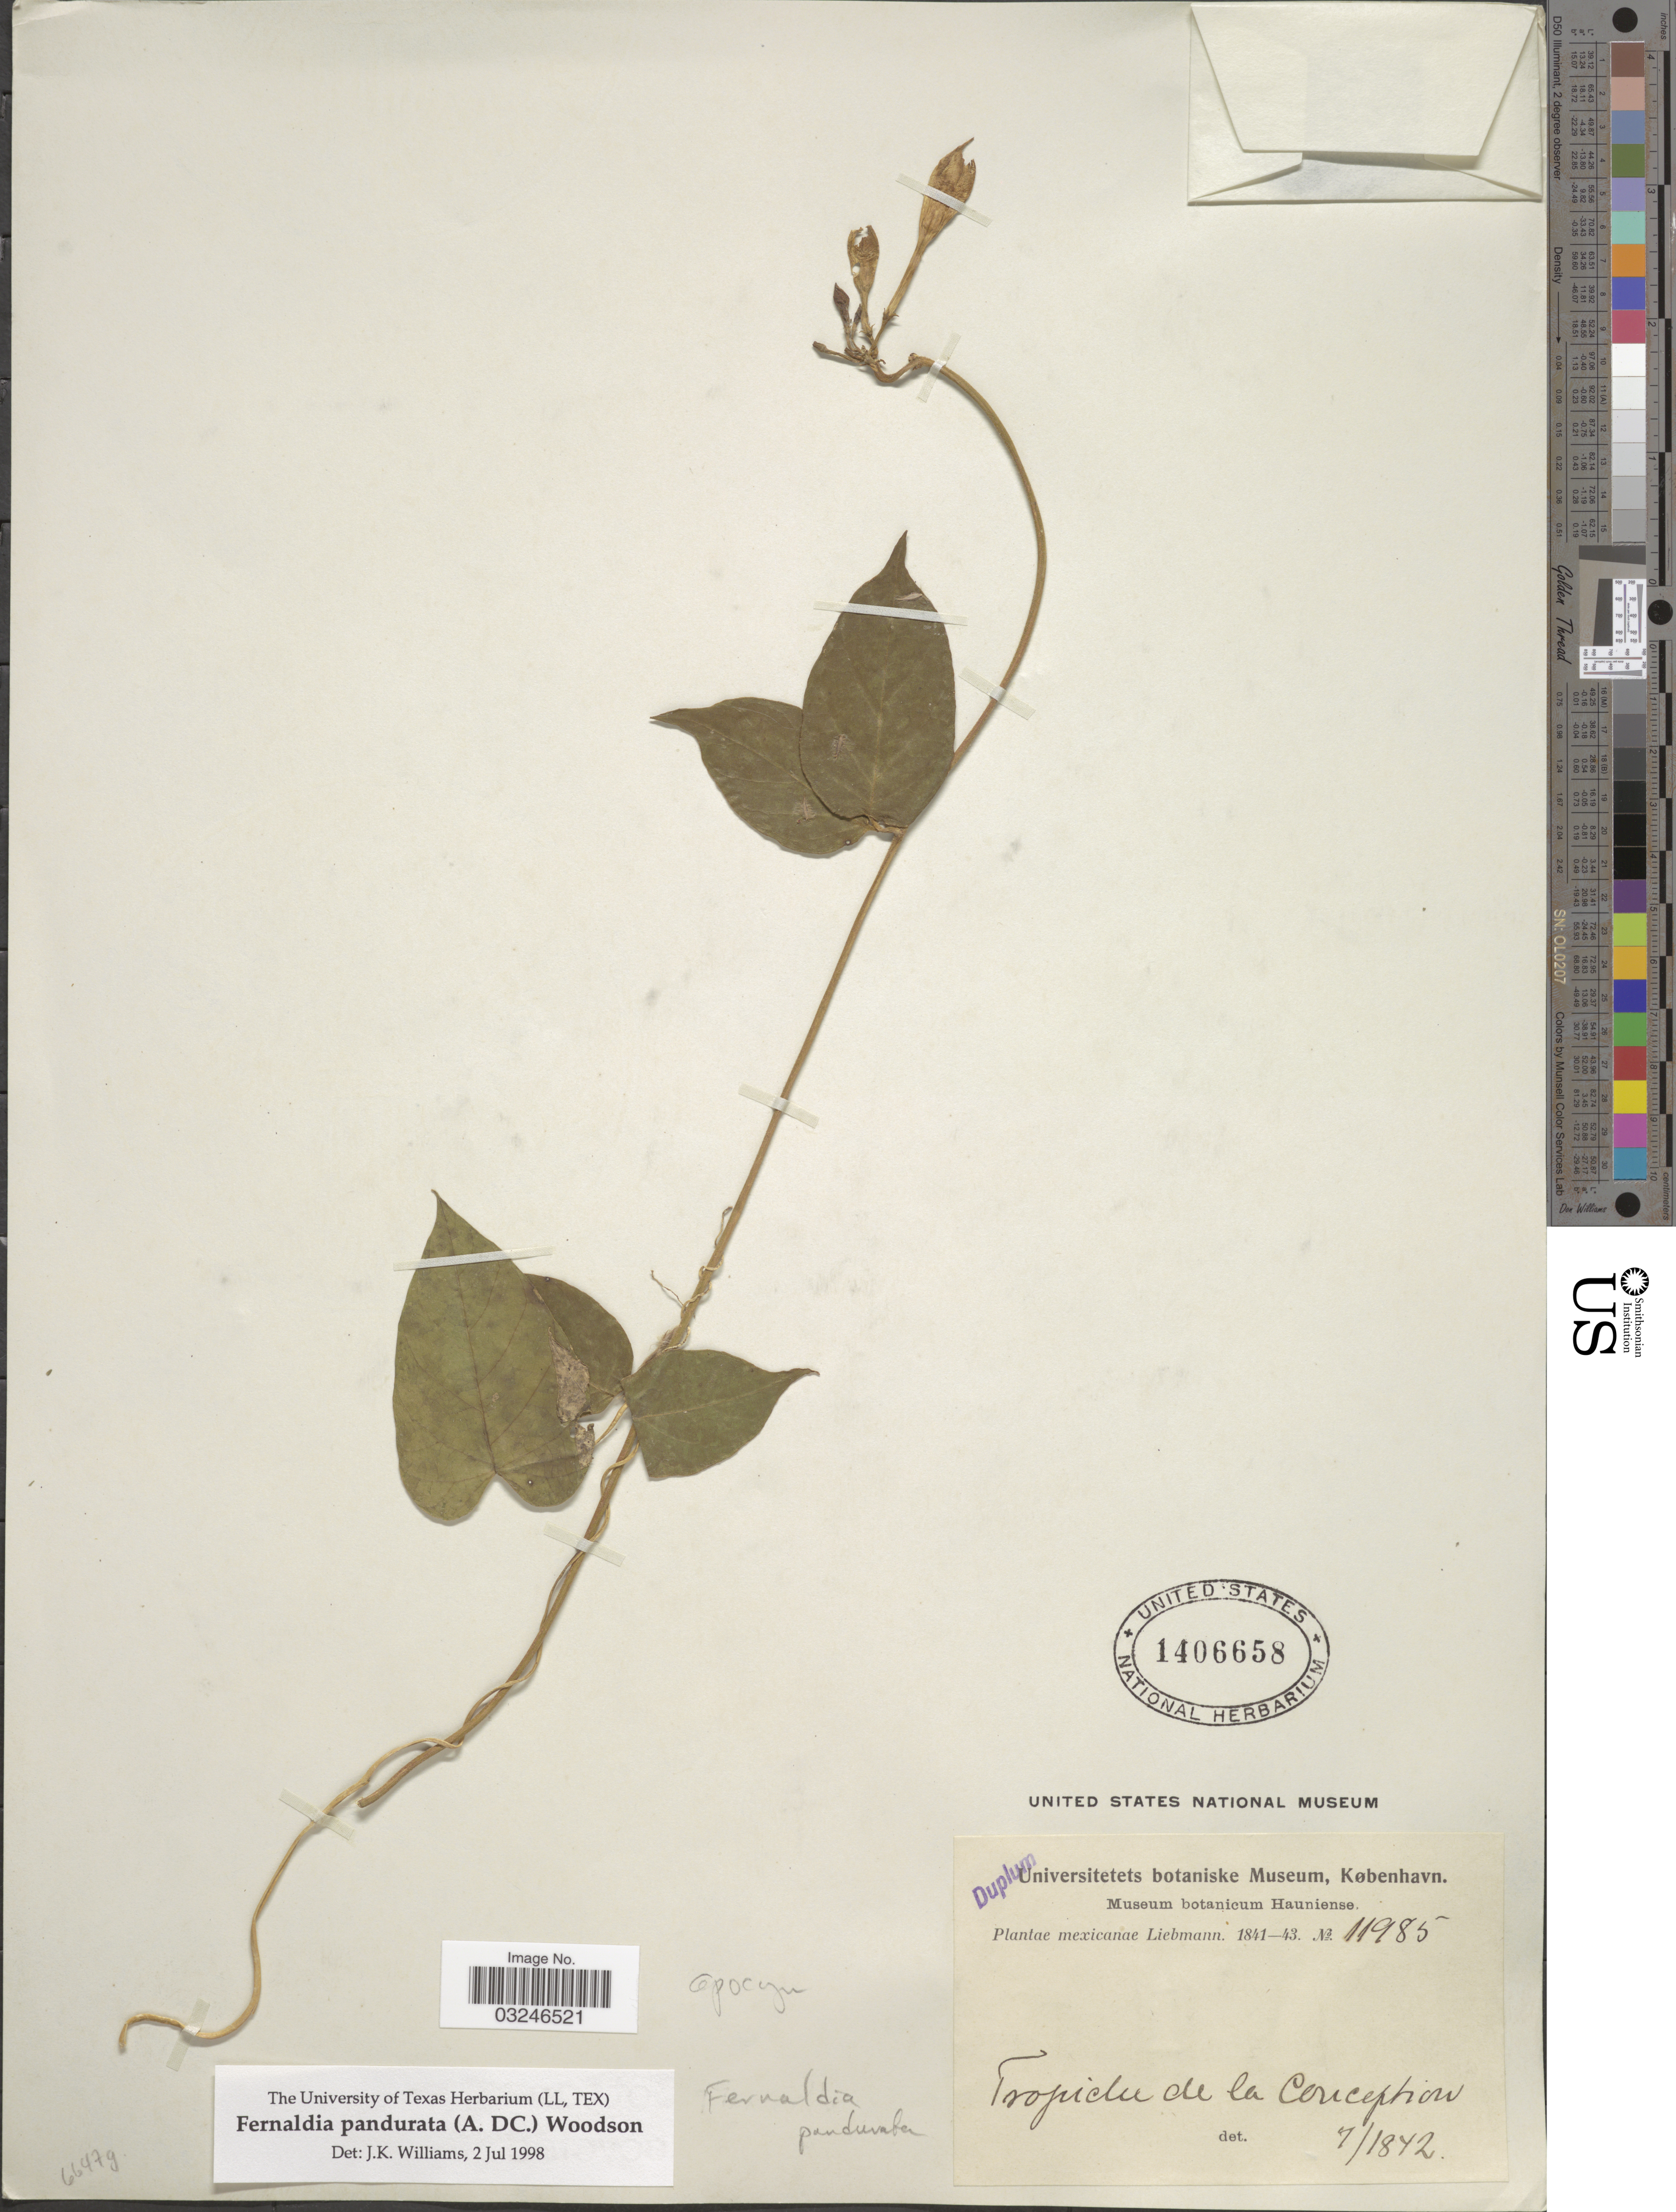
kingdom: Plantae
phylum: Tracheophyta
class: Magnoliopsida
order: Gentianales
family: Apocynaceae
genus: Fernaldia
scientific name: Fernaldia pandurata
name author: (A. DC.) Woodson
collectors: Liebmann, --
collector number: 11985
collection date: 1842-07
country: Mexico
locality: Tropiche de la Conception.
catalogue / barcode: US 1406658